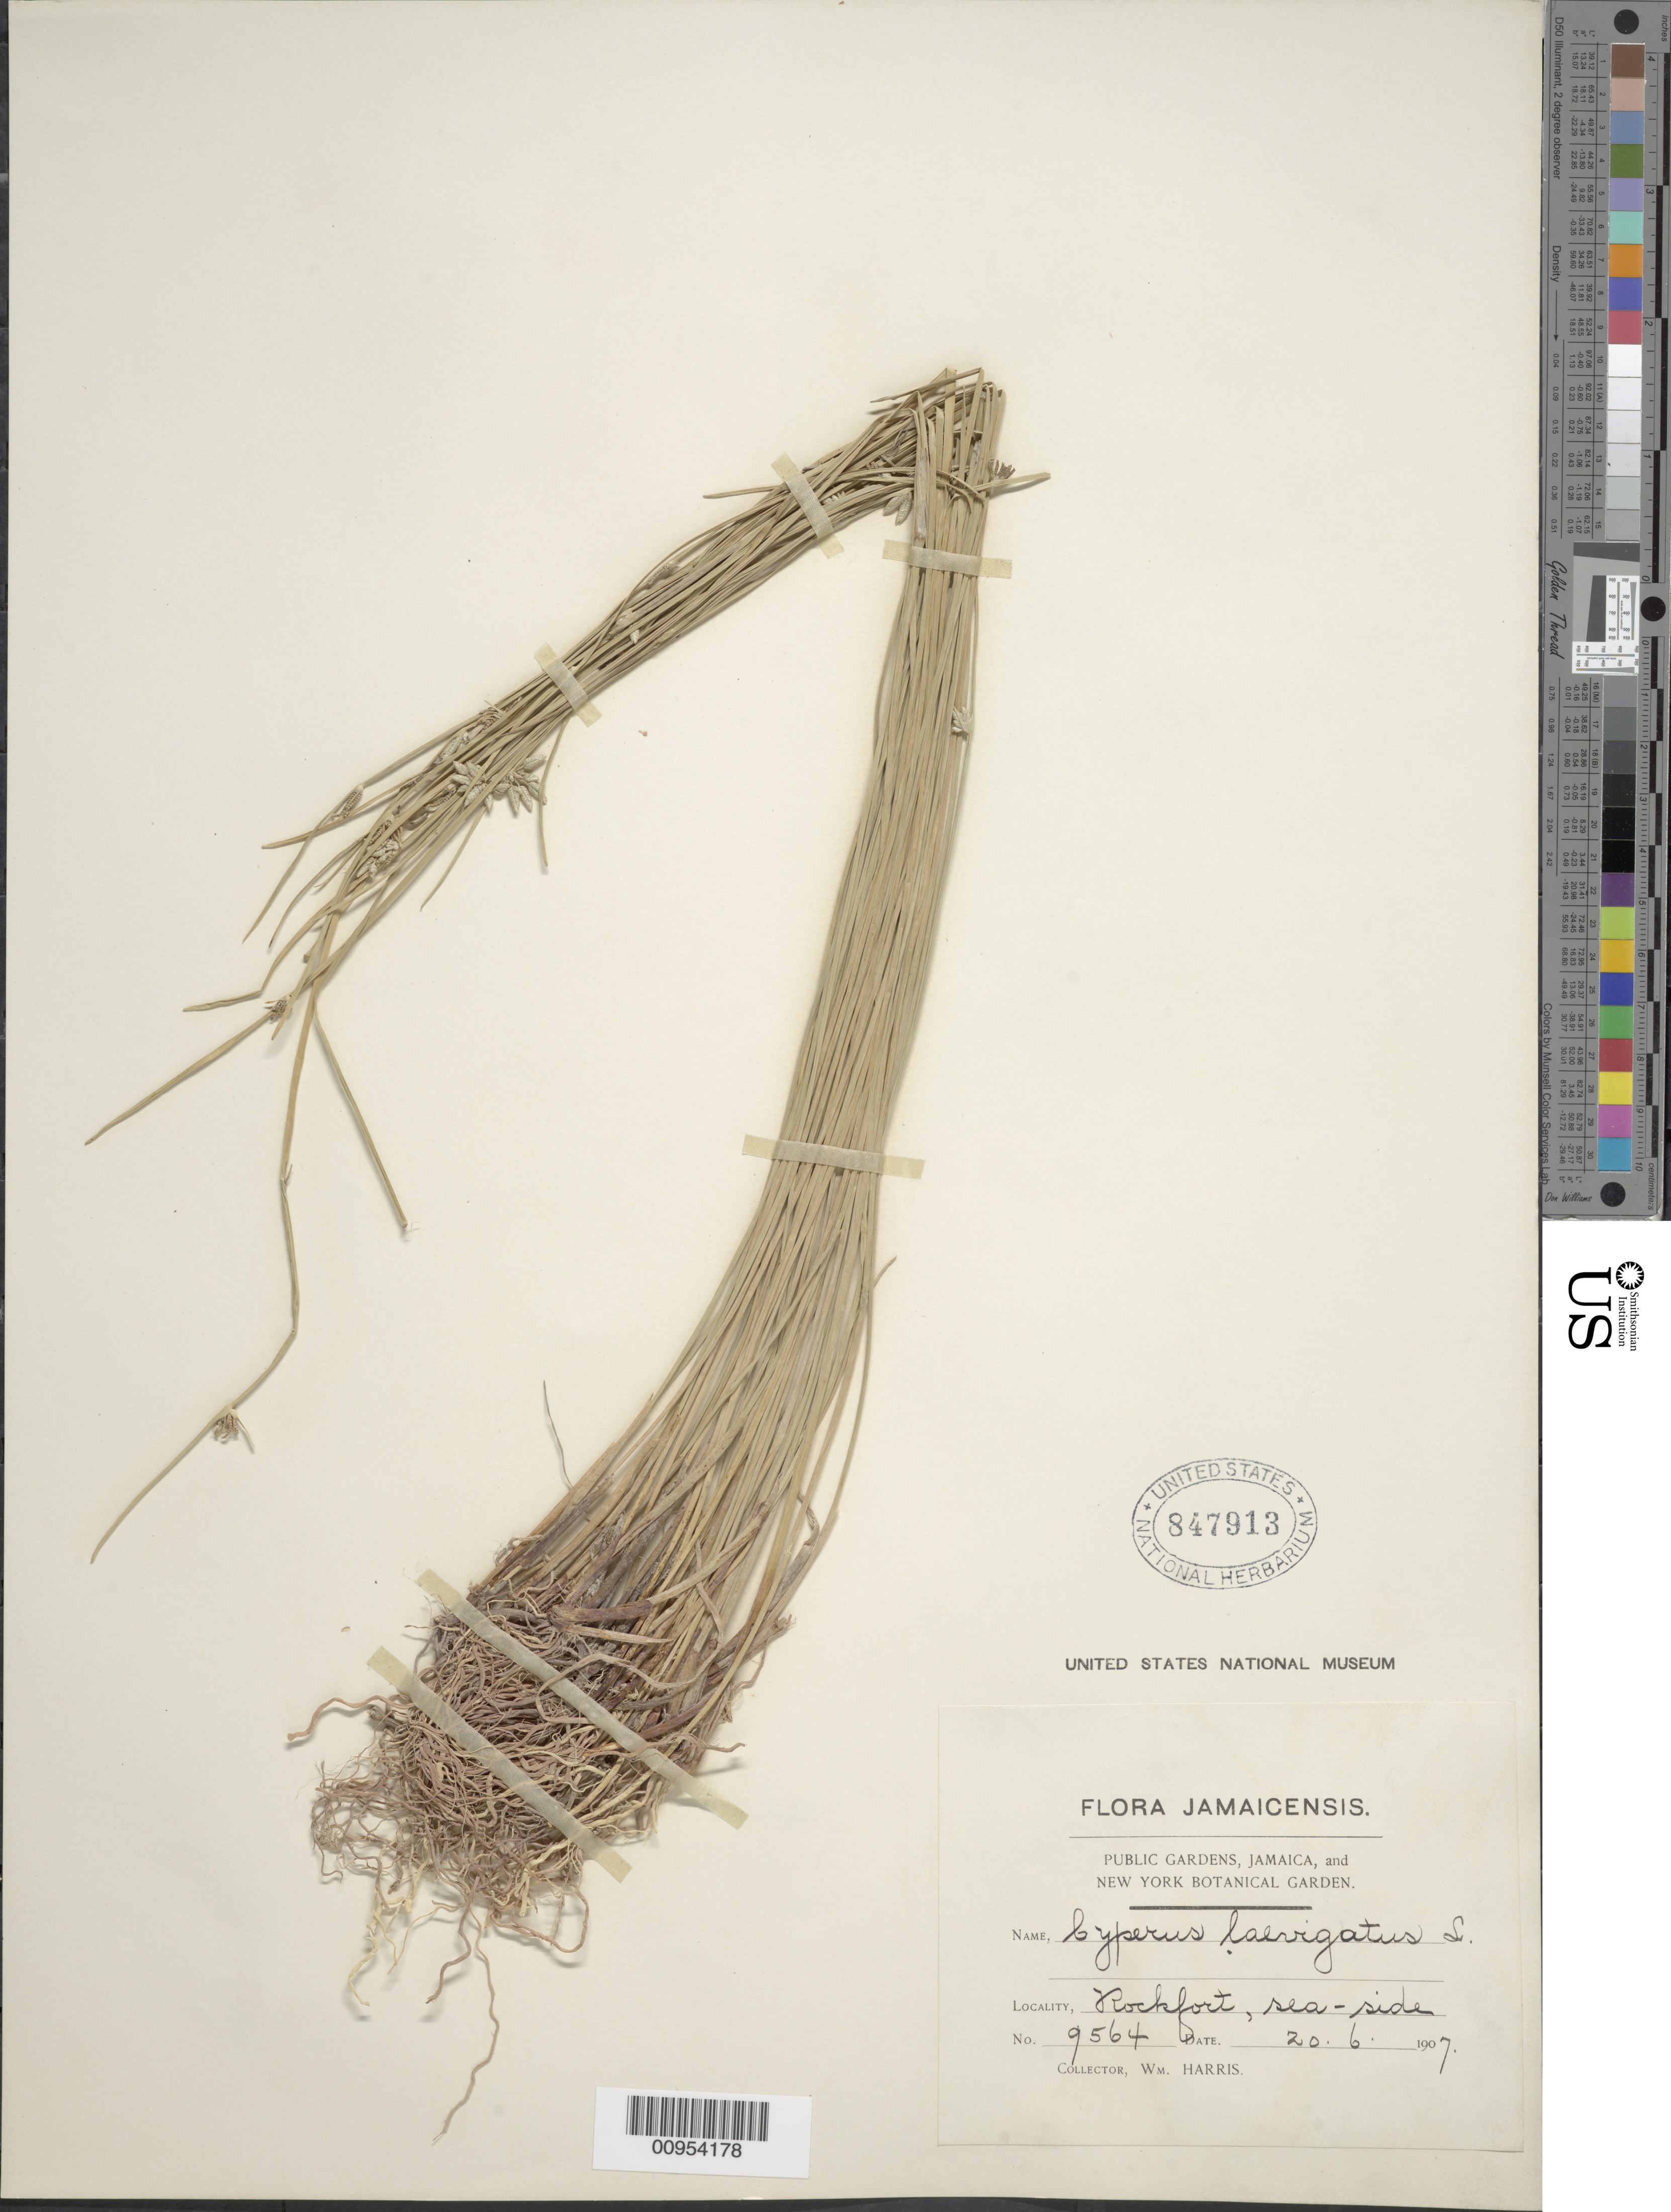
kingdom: Plantae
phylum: Tracheophyta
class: Liliopsida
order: Poales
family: Cyperaceae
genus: Cyperus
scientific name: Cyperus laevigatus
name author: L.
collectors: W. H. Harris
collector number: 9564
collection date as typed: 20 Jun 1907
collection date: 1907-06-20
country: Jamaica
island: Jamaica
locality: Rockfort, sea-side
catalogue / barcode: US 847913